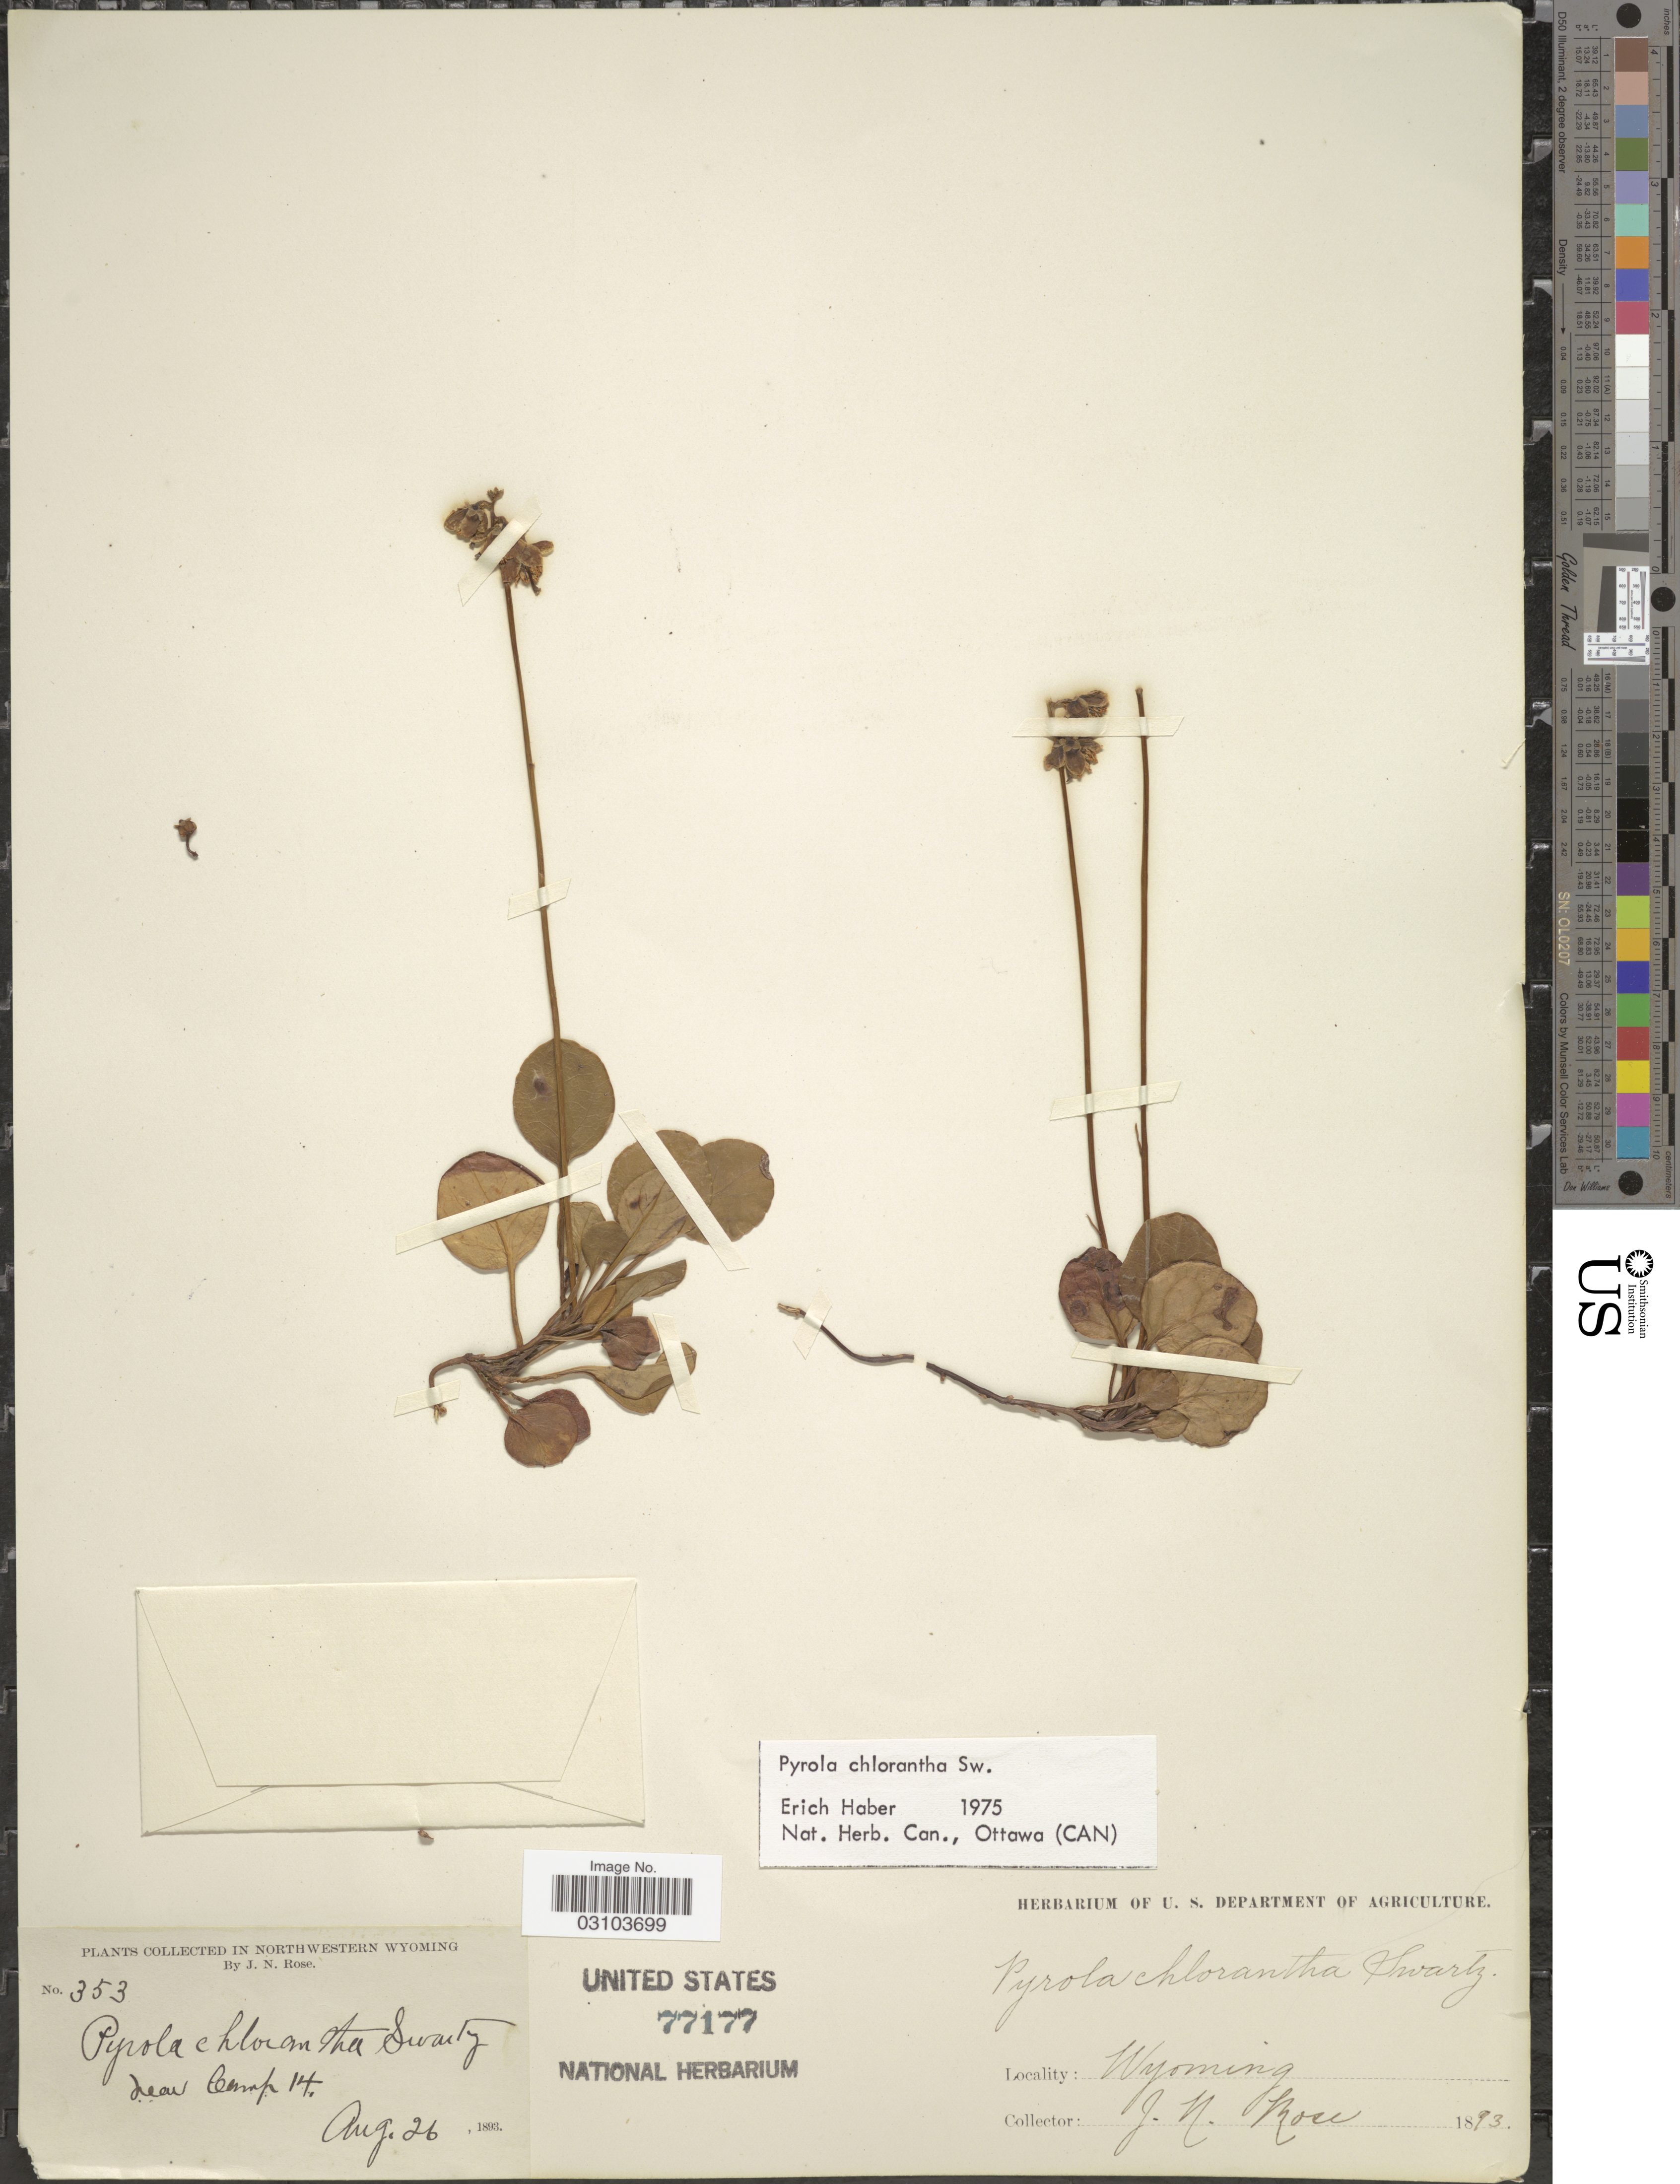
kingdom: Plantae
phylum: Tracheophyta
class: Magnoliopsida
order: Ericales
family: Ericaceae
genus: Pyrola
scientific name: Pyrola chlorantha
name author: Schweigg.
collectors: J. N. Rose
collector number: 353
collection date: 1893-08-26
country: United States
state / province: Wyoming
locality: Northwestern Wyoming. Near Camp 14.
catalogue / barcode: US 77177